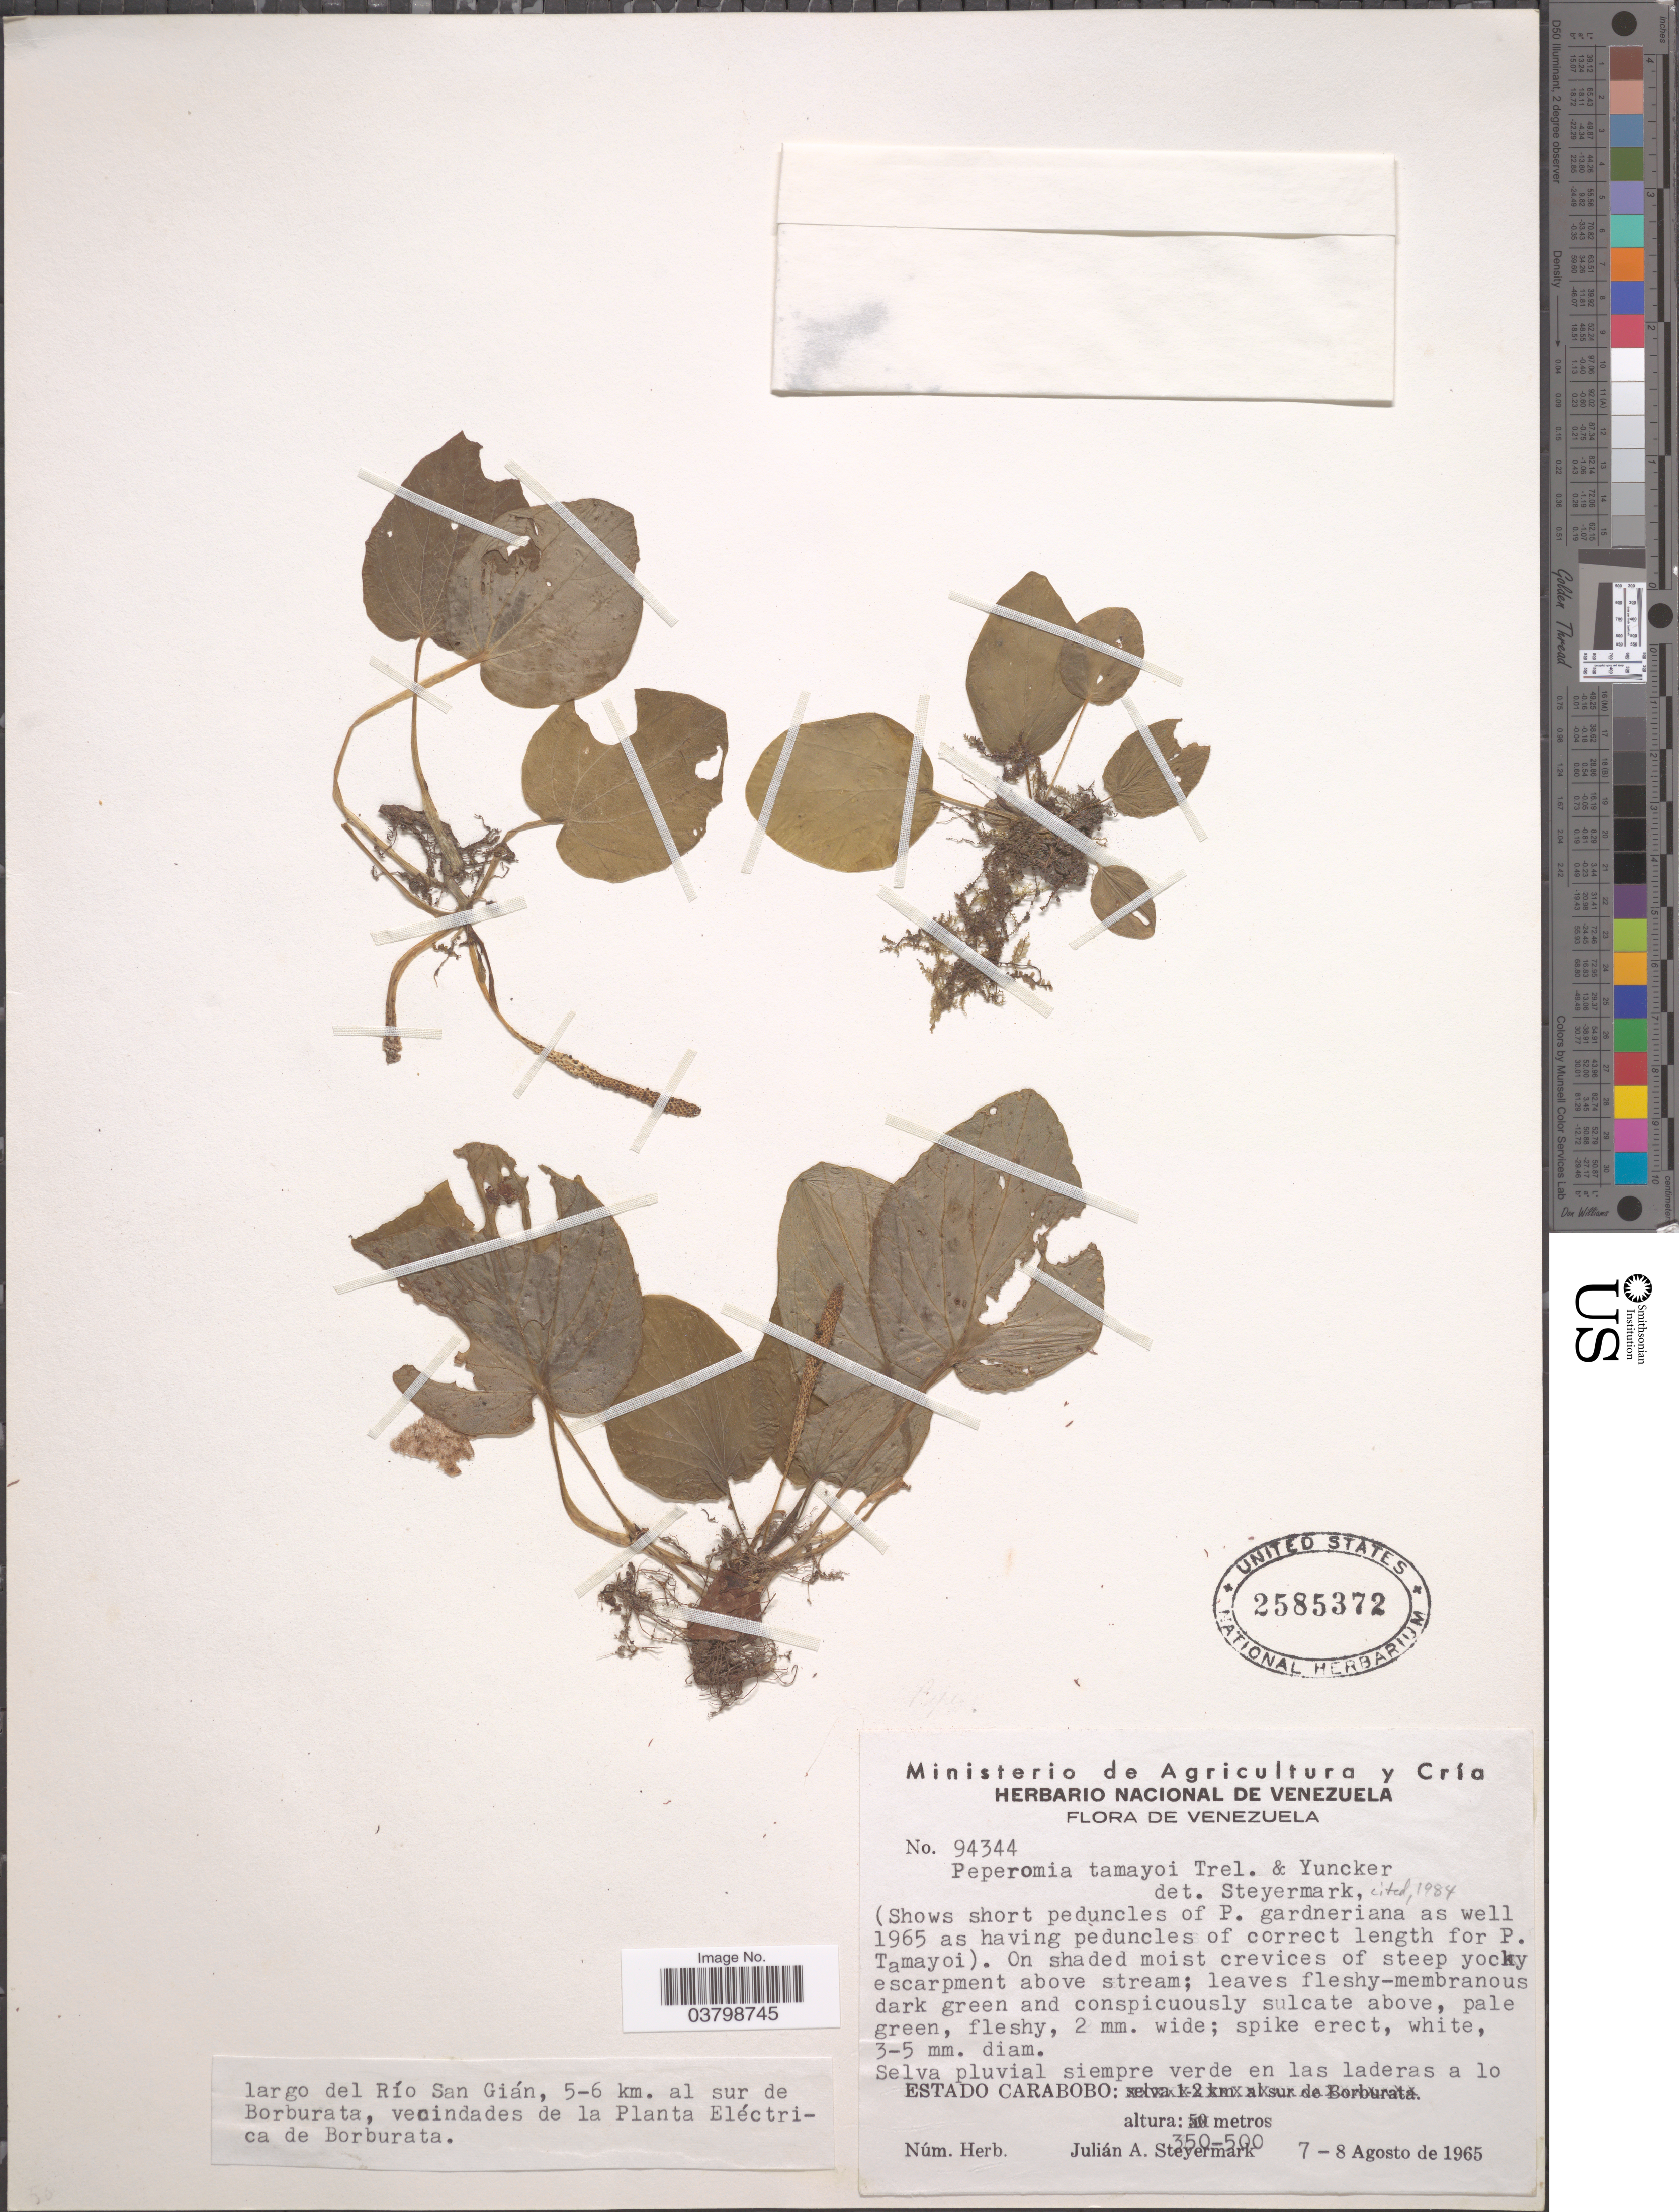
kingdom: Plantae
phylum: Tracheophyta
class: Magnoliopsida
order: Piperales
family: Piperaceae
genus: Peperomia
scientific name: Peperomia tamayoi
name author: Trel. & Yunck.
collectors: J. Steyermark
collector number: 94344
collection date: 1965-08-07/1965-08-08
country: Venezuela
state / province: Carabobo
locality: En las laderas a lo largo del Río San Gían, 5-6 km. al sur de Borburata, vecindades de la Planta Eléctrica de Borburata.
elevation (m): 350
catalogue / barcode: US 2585372